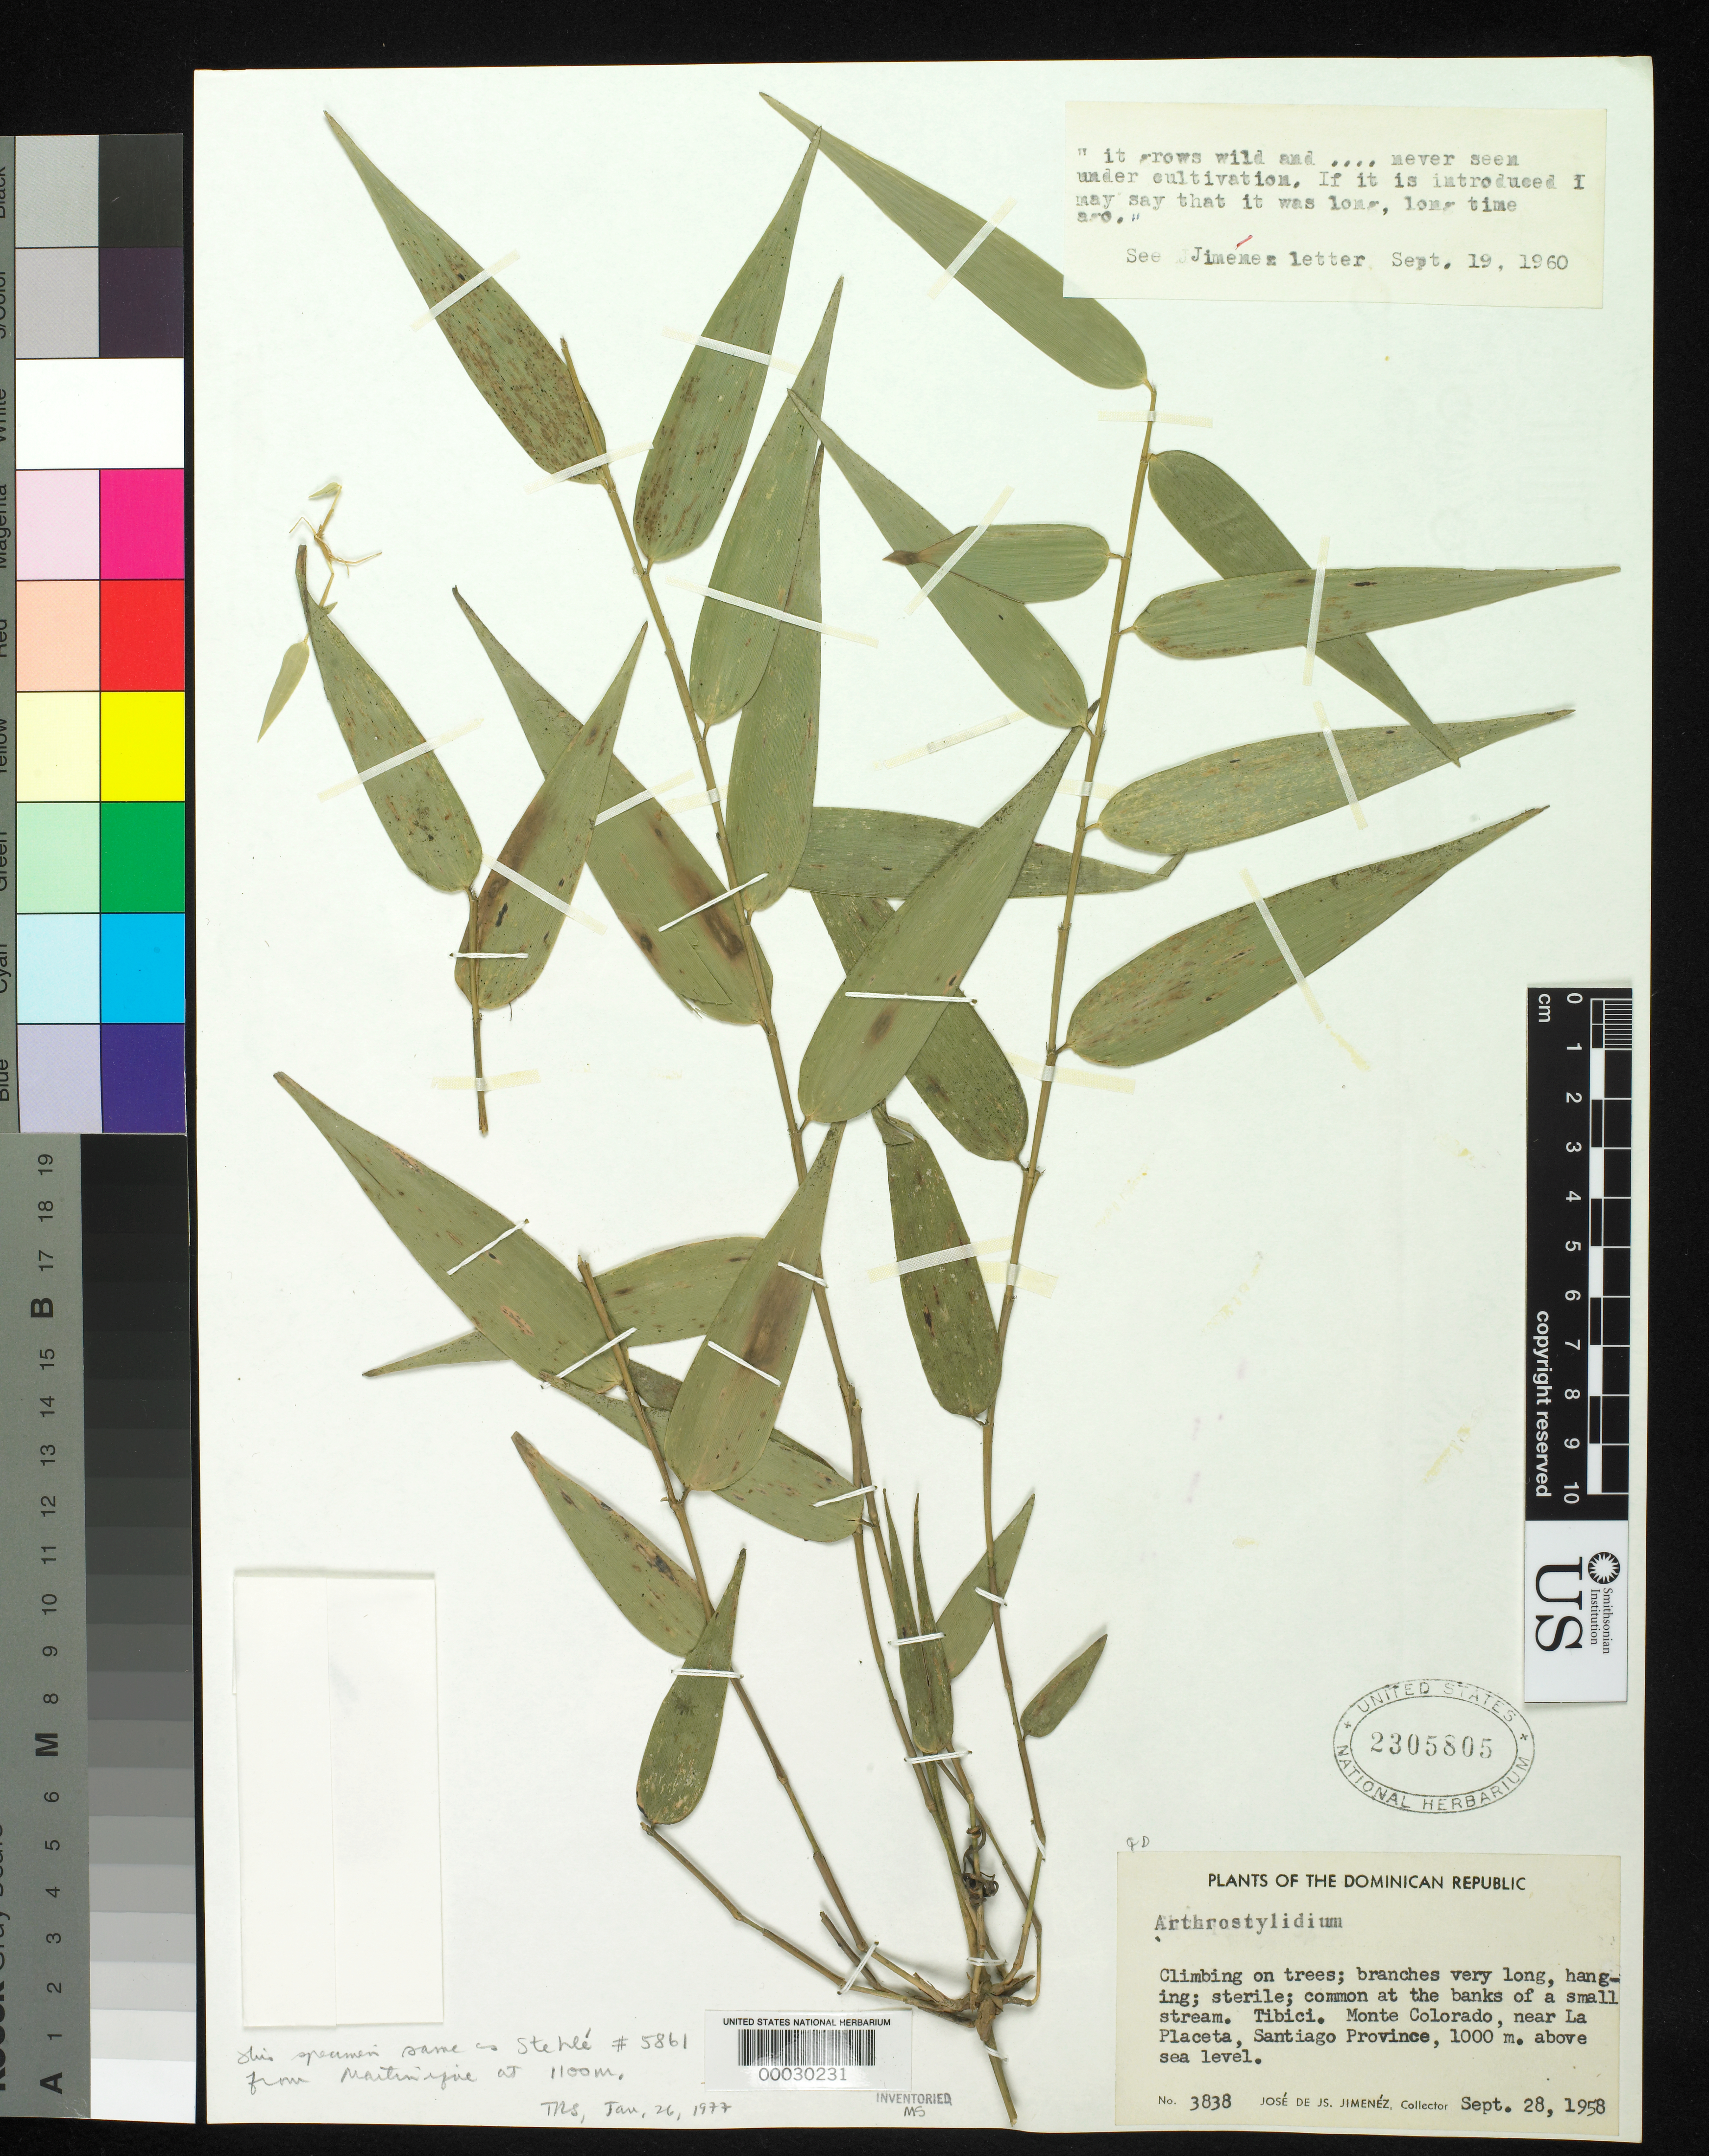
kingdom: Plantae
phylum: Tracheophyta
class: Liliopsida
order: Poales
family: Poaceae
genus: Arthrostylidium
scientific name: Arthrostylidium obtusatum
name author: Pilg. in Urb.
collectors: J. J. Jiménez Almonte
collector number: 3838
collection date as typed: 28 Sep 1958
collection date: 1958-09-28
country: Haiti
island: Hispaniola Island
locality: Santiago, monte colorado, la placeta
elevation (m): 1000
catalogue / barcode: US 2305805